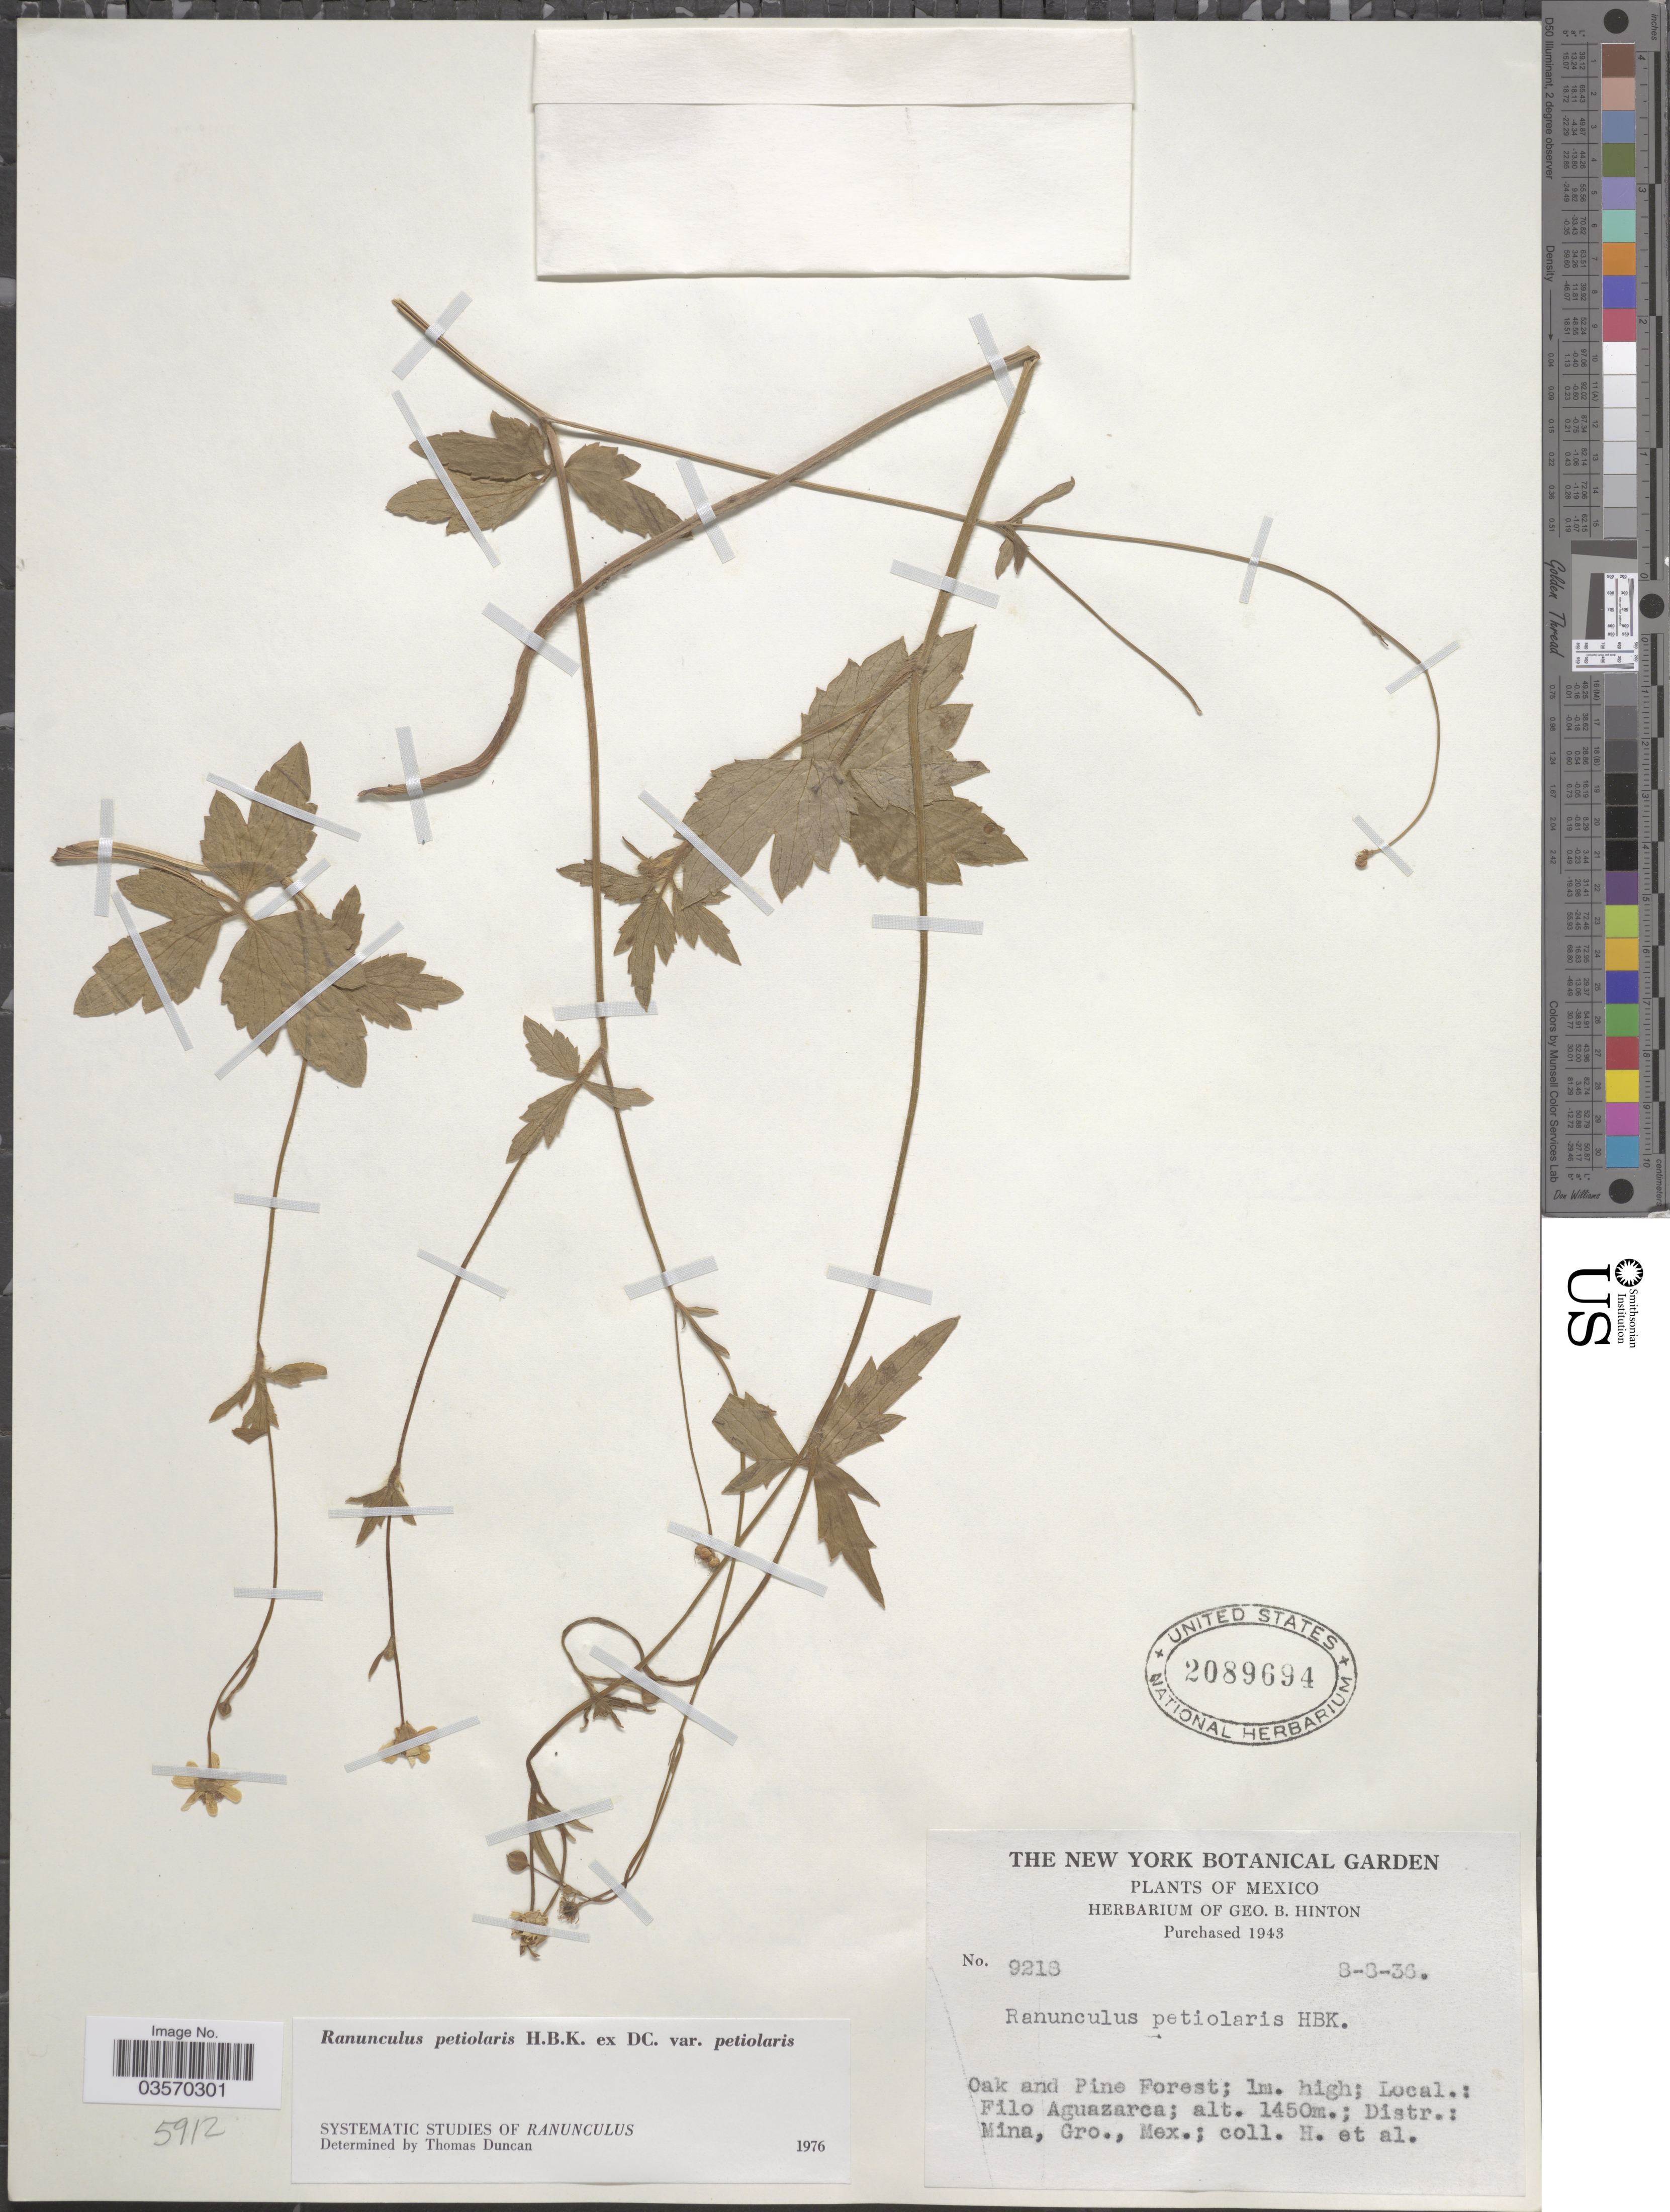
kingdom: Plantae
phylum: Tracheophyta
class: Magnoliopsida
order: Ranunculales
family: Ranunculaceae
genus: Ranunculus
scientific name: Ranunculus petiolaris var. petiolaris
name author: Kunth ex DC.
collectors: G. B. Hinton & et al.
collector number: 9218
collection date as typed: Transcribed d/m/y: 8/8/36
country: Mexico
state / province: Guerrero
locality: Filo Aguazarca; Distr.: Mina.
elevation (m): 1450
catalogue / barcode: US 2089694